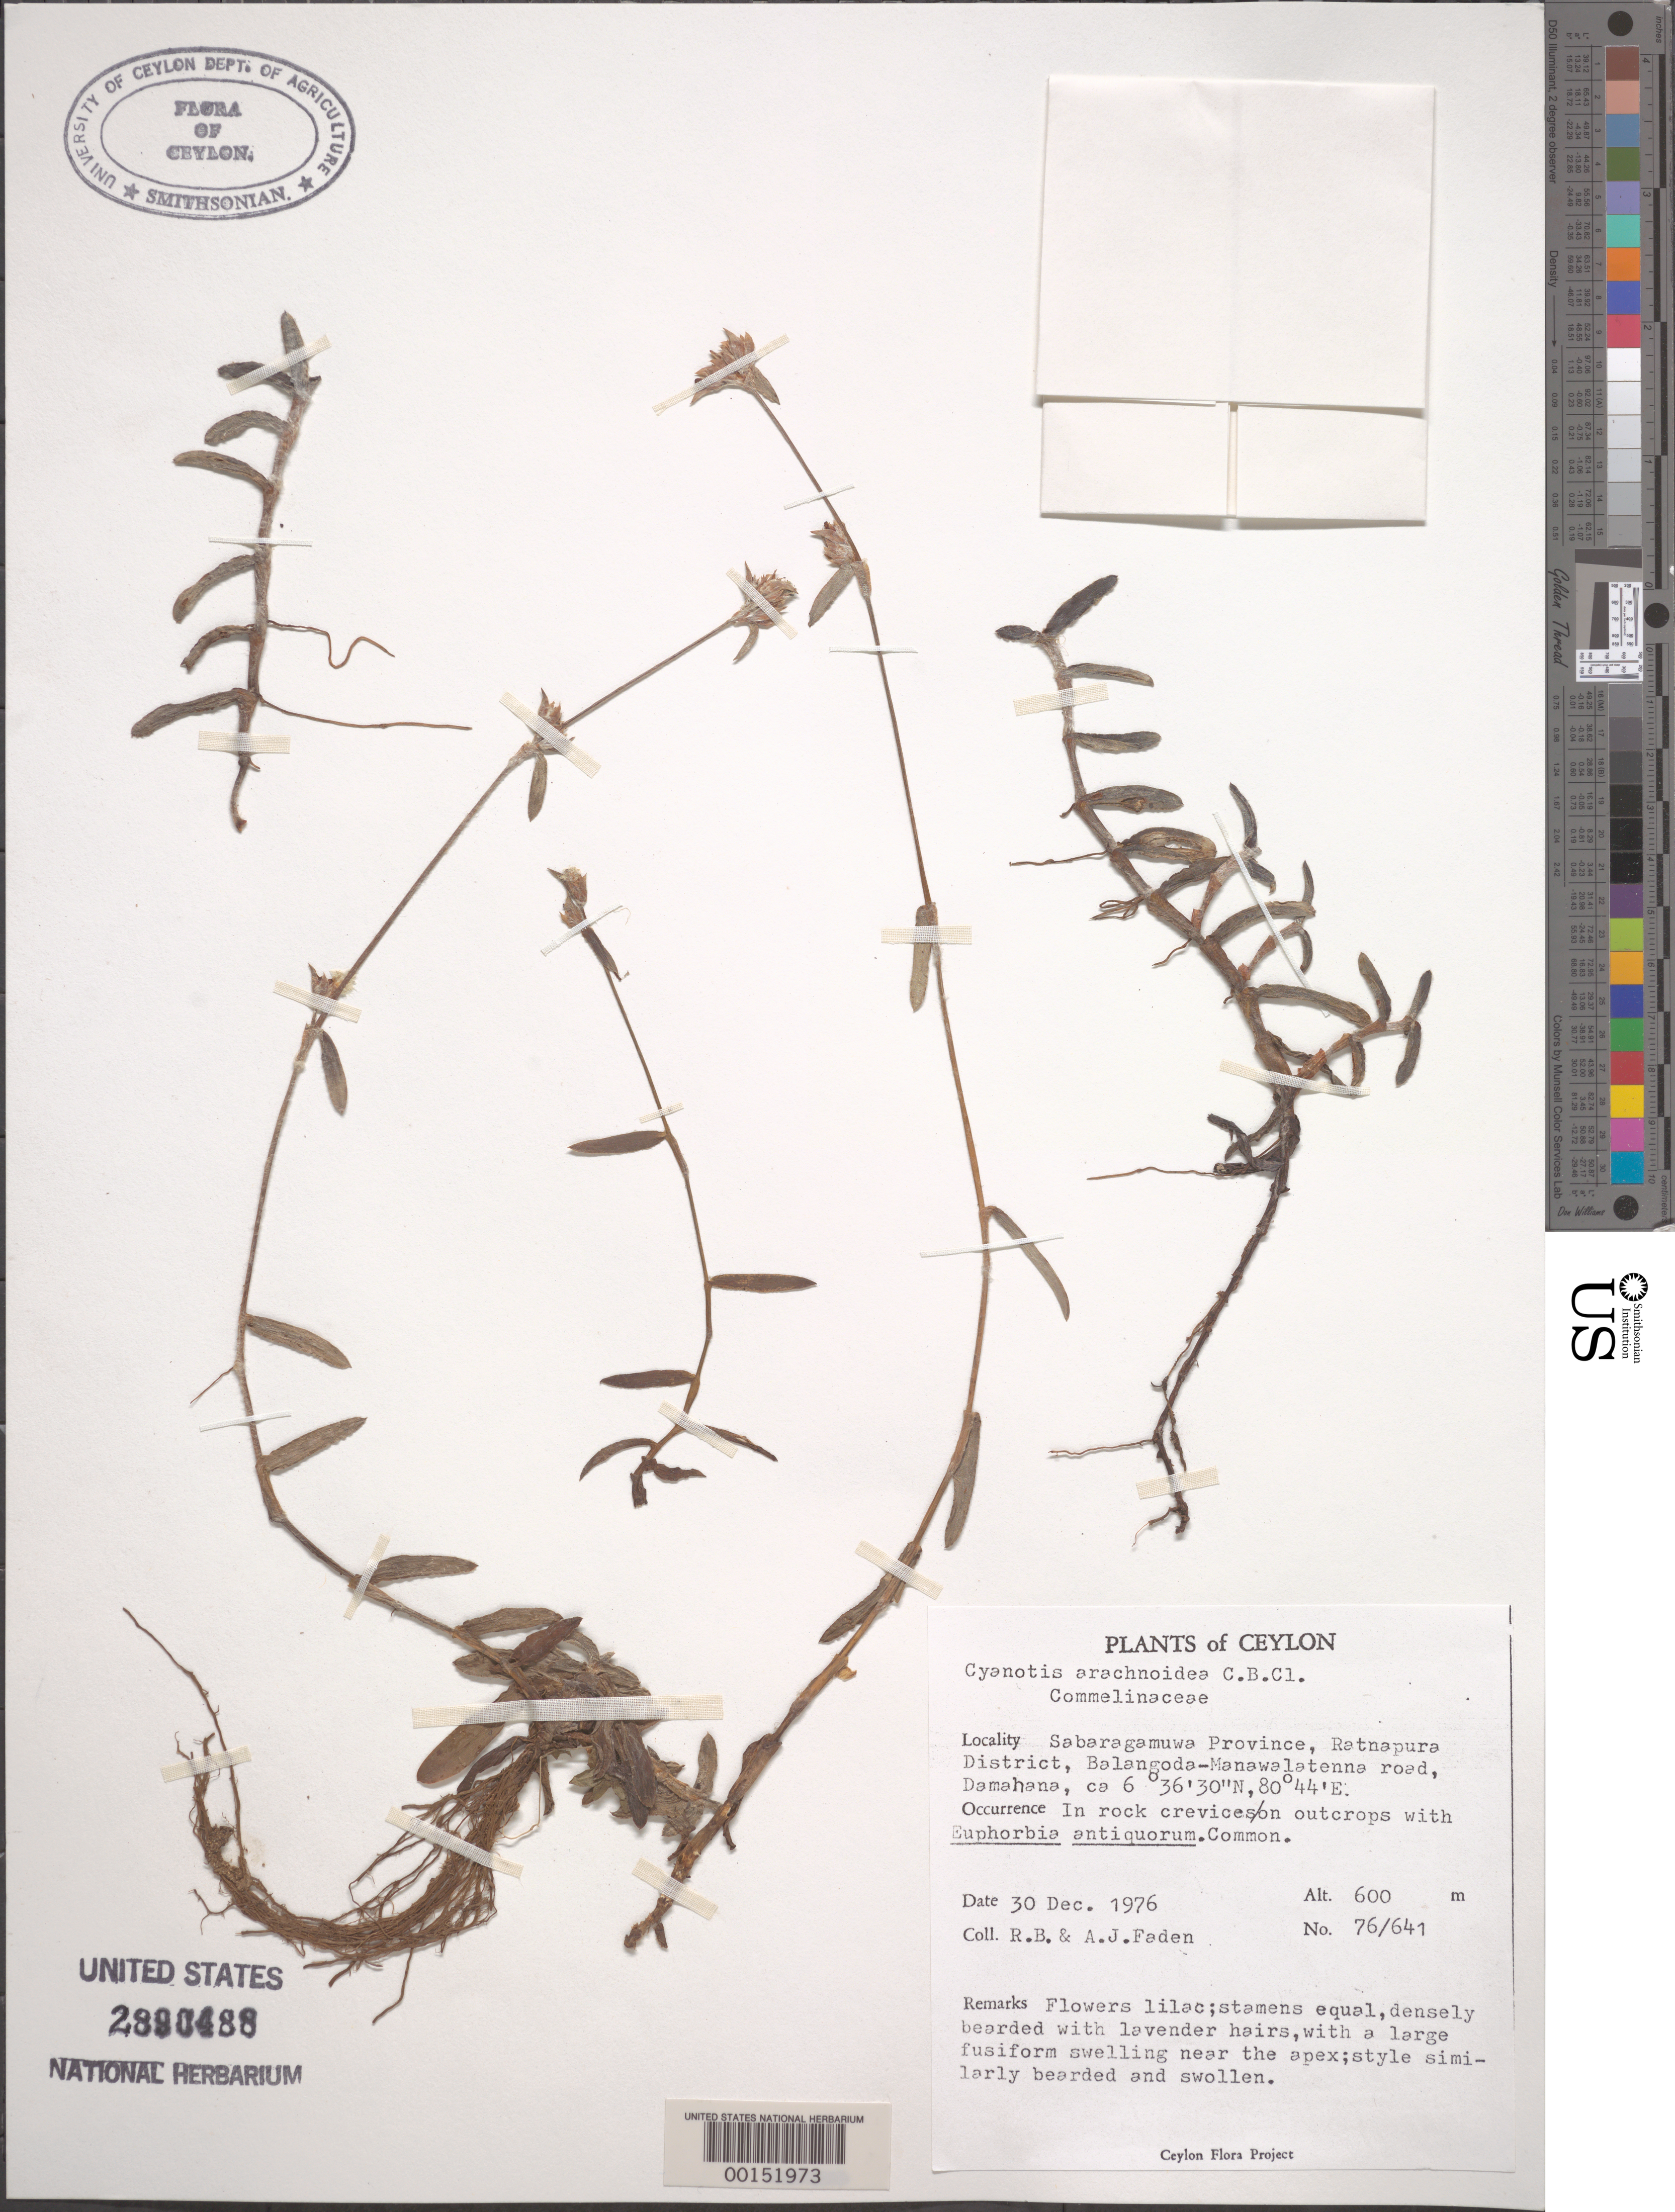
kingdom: Plantae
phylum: Tracheophyta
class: Liliopsida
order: Commelinales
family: Commelinaceae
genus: Cyanotis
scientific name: Cyanotis thwaitesii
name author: Hassk.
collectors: R. B. Faden & A. J. Faden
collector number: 76/641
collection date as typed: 30 Dec 1976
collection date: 1976-12-30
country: Sri Lanka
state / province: Sabaragamuwa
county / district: Ratnapura Dist.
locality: Damahana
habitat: Crevices, rock outcrops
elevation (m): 600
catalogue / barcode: US 2890488